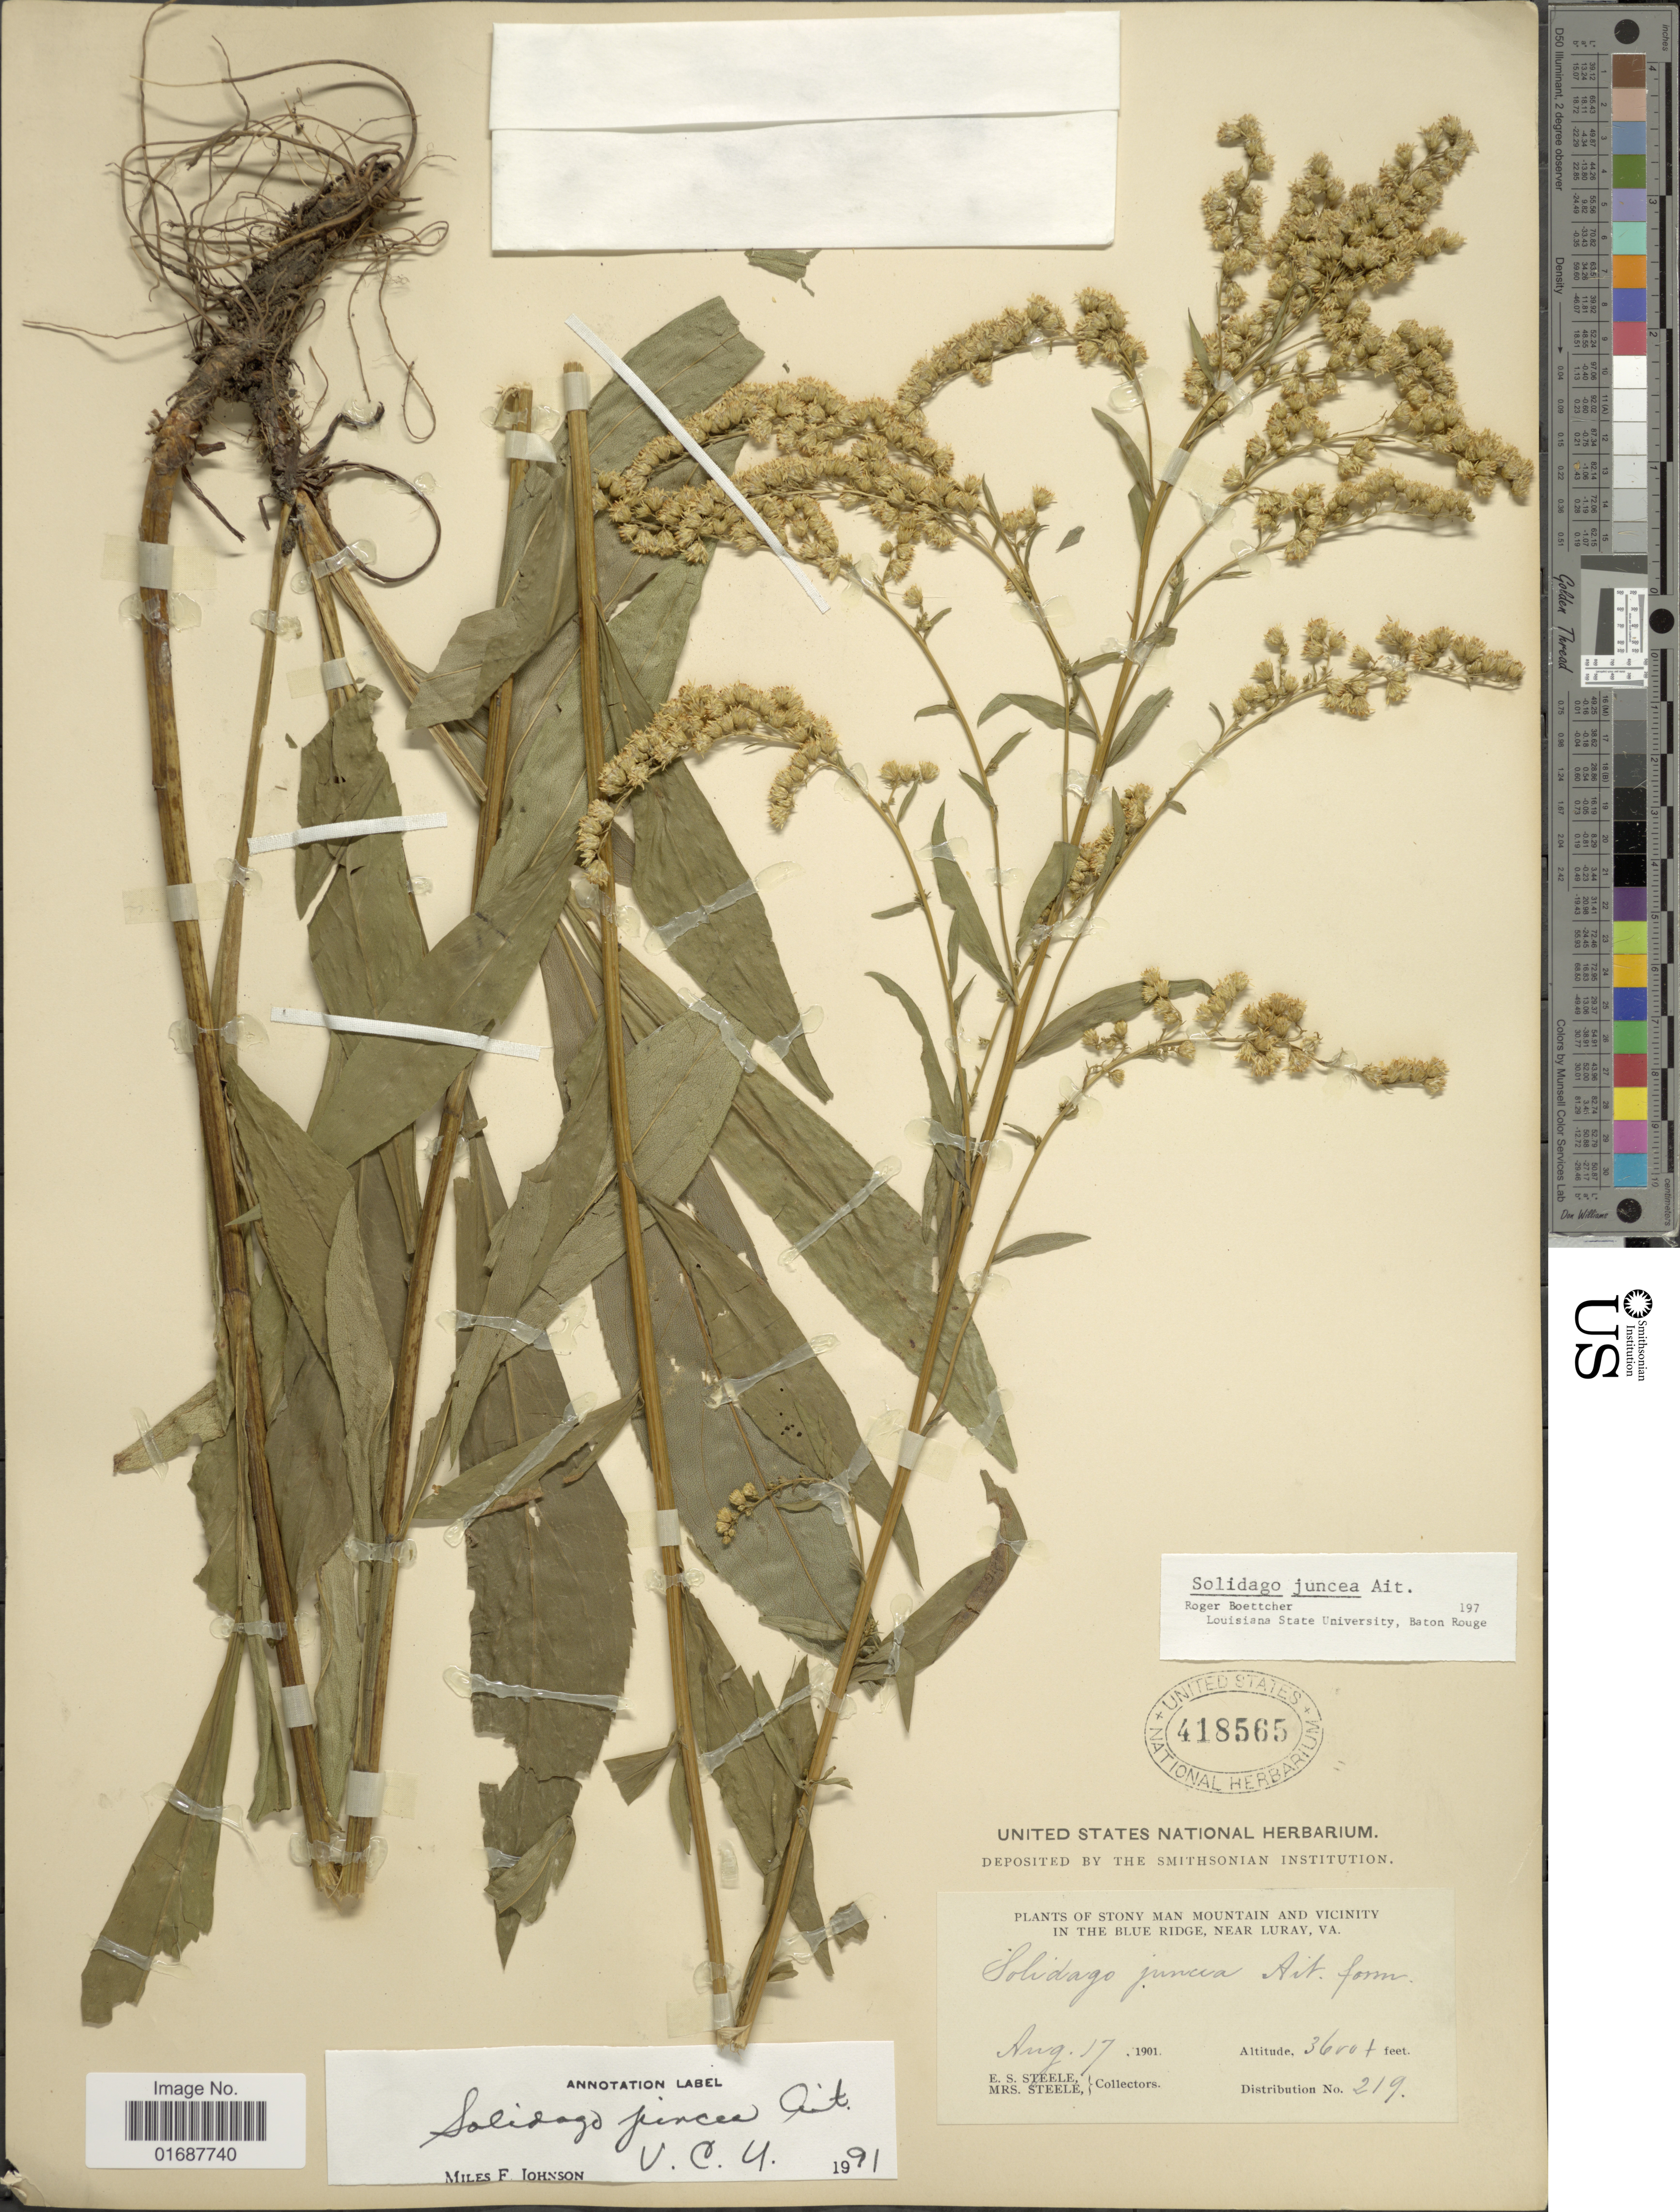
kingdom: Plantae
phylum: Tracheophyta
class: Magnoliopsida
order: Asterales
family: Asteraceae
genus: Solidago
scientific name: Solidago juncea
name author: Aiton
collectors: E. Steele & Mrs. E. S. Steele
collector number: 219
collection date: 1901-08-17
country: United States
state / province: Virginia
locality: Stony Man Mountain and vicinity in the Blue Ridge, near Luray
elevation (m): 1097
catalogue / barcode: US 418565